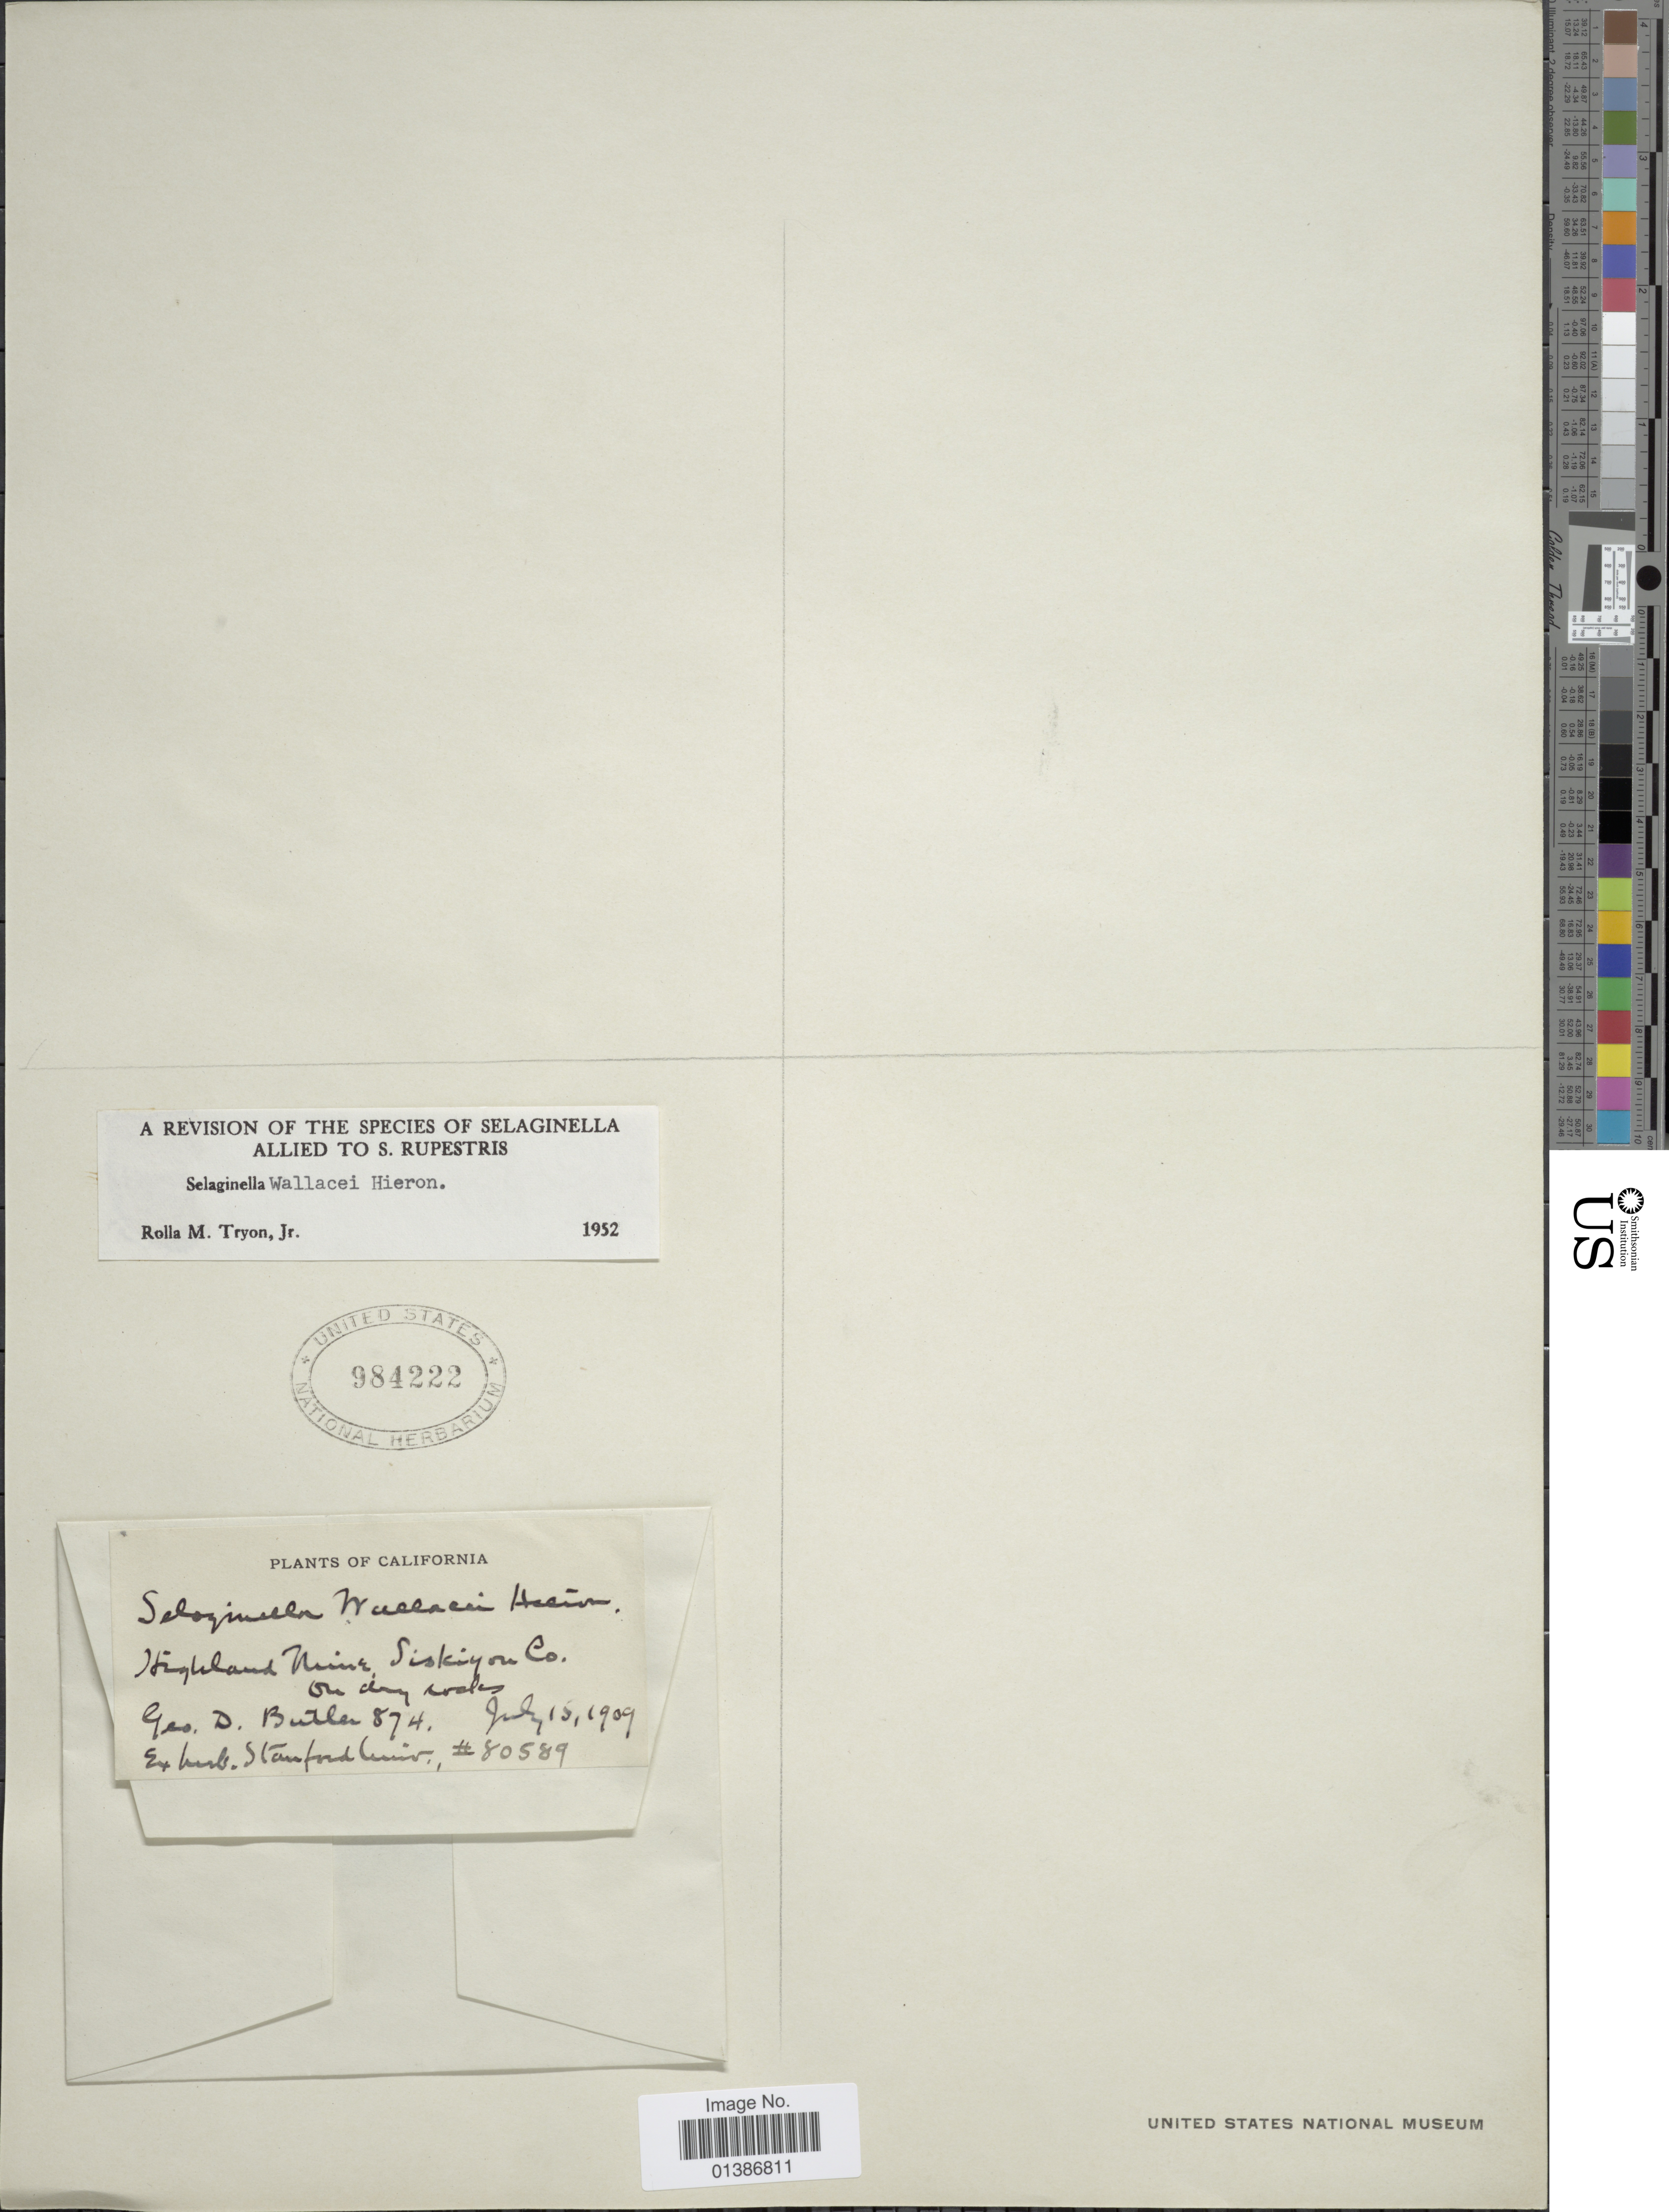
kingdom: Plantae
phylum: Tracheophyta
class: Lycopodiopsida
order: Selaginellales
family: Selaginellaceae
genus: Selaginella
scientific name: Selaginella wallacei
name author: Hieron.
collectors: G. D. Butler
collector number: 874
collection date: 1909-07-15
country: United States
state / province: California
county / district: Siskiyou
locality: Highland Mine Siskiyou Co.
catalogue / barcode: US 984222